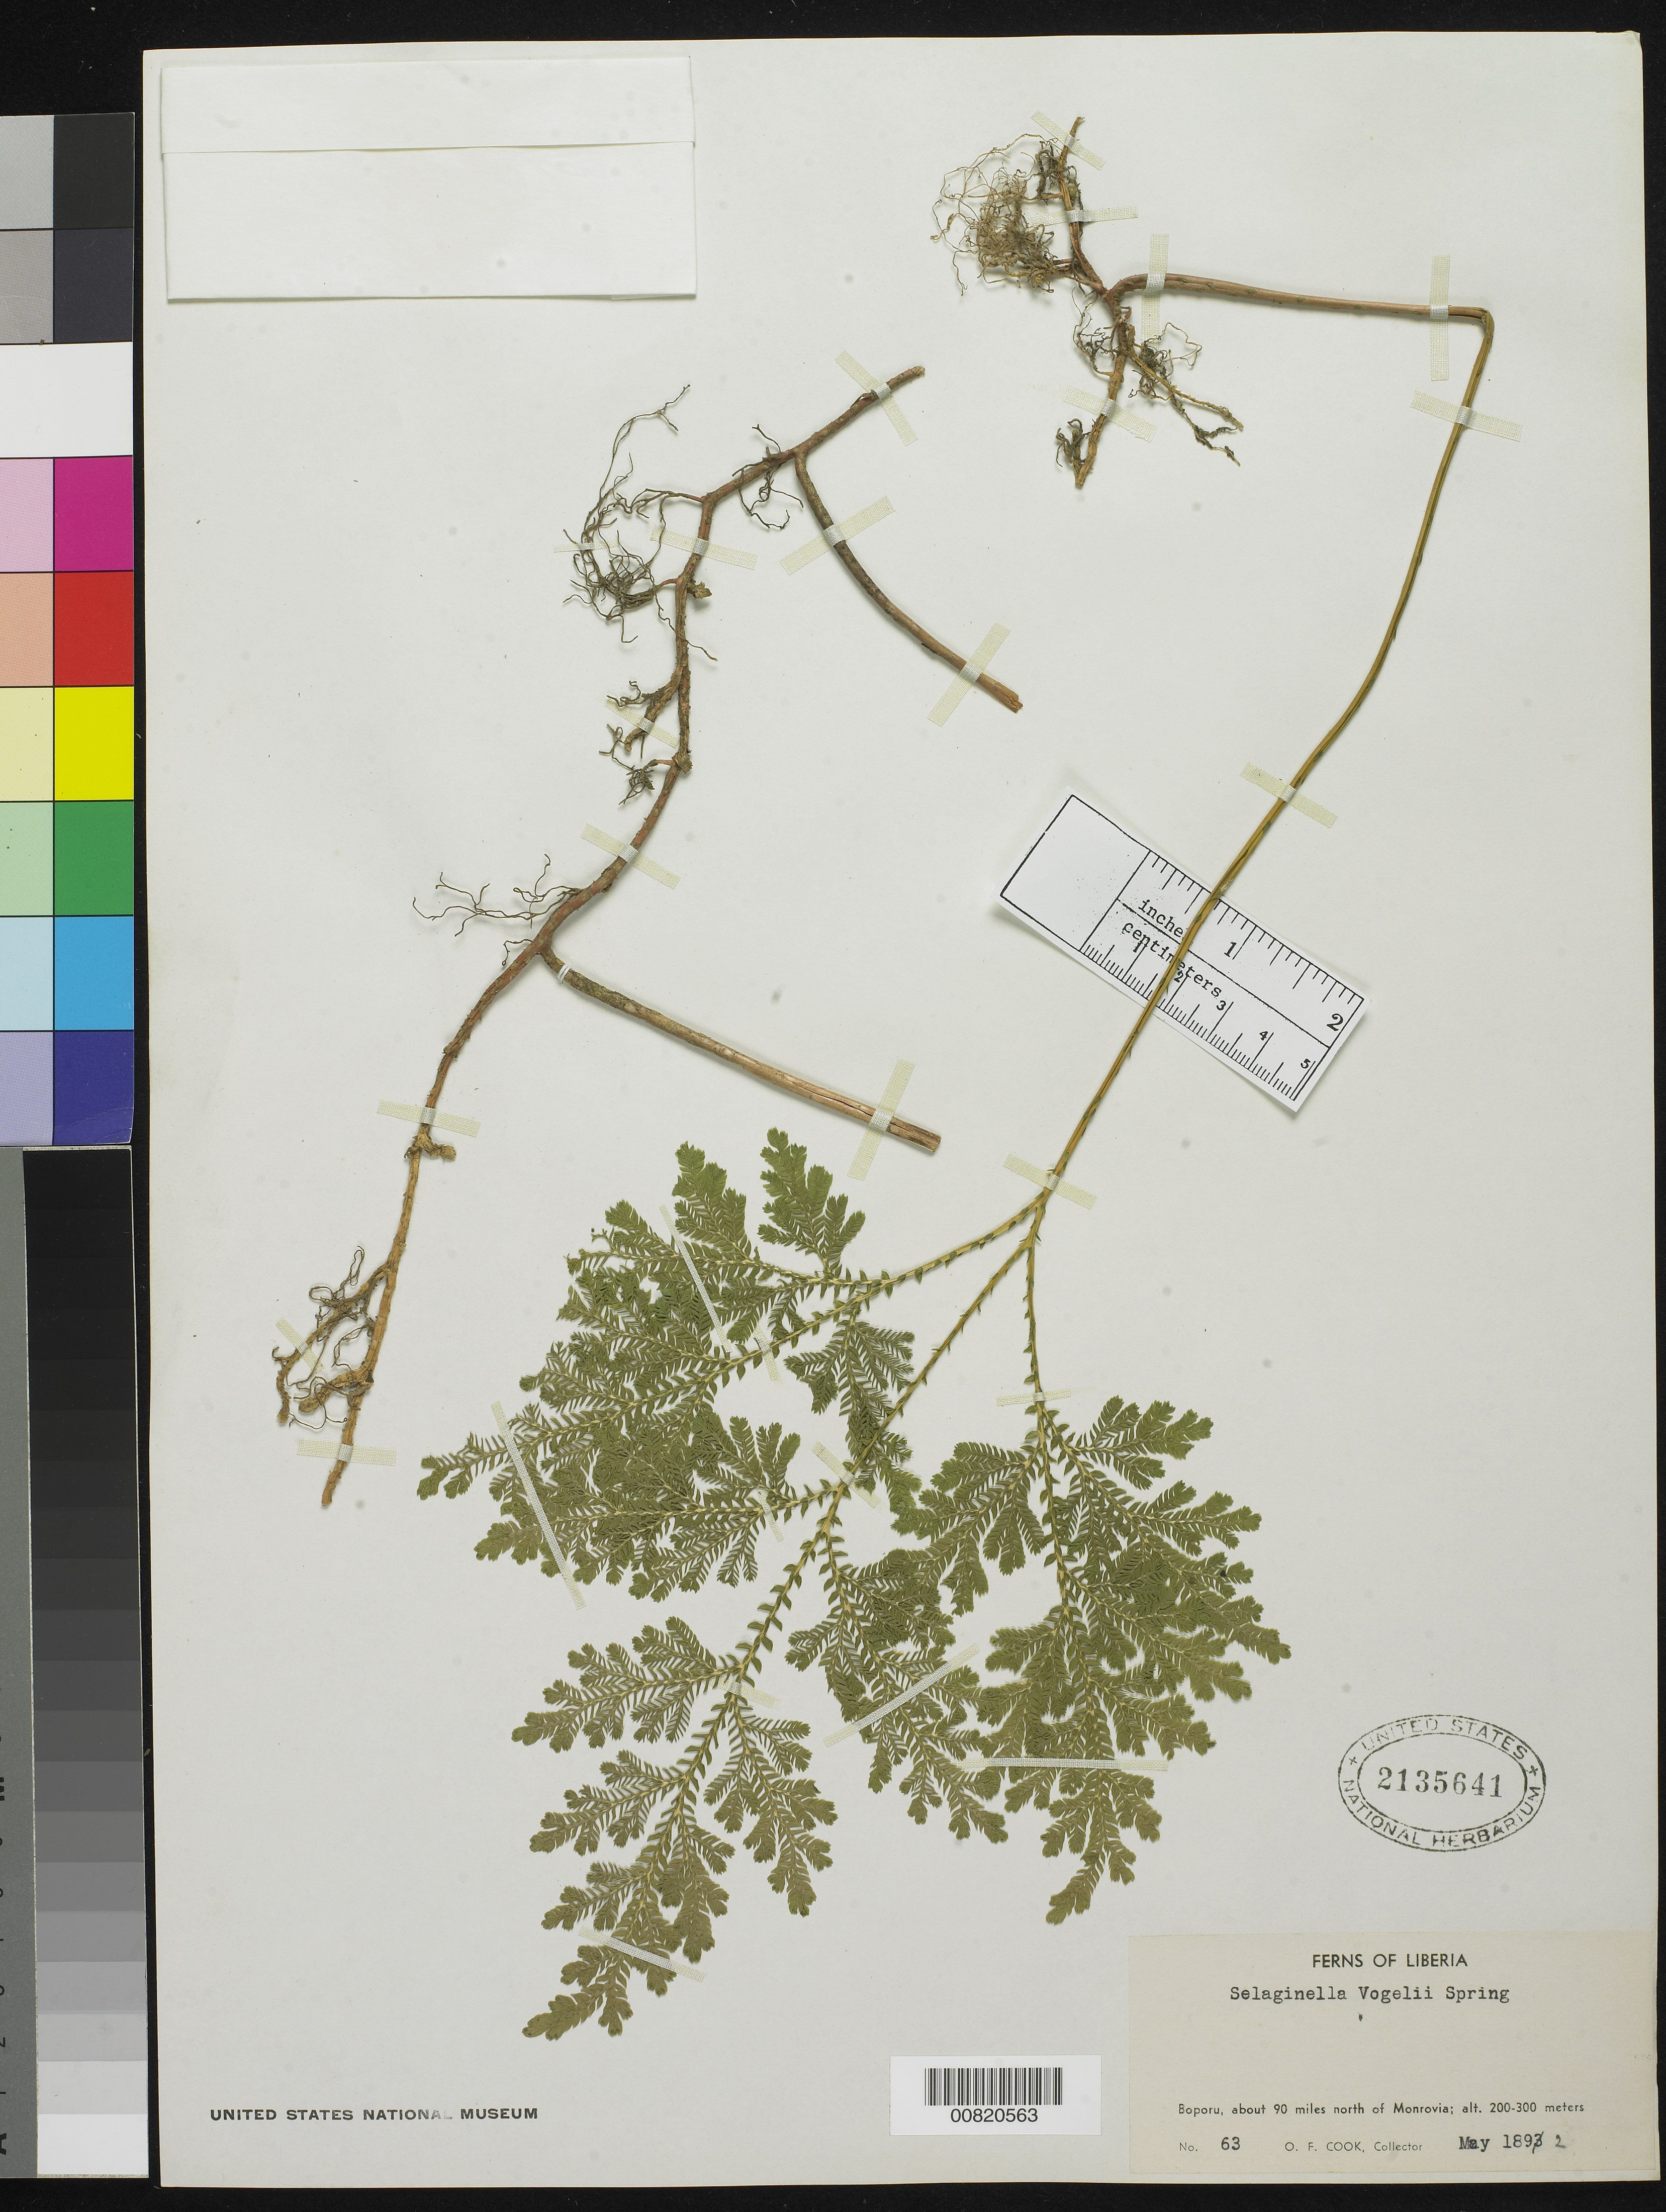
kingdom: Plantae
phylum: Tracheophyta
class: Lycopodiopsida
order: Selaginellales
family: Selaginellaceae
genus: Selaginella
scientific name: Selaginella vogelii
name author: Spring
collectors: O. F. Cook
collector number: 63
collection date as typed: May 1892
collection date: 1892-05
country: Liberia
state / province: Gbarpolu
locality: Boporu, about 90 miles N of Monrovia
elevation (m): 200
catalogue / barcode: US 2135641